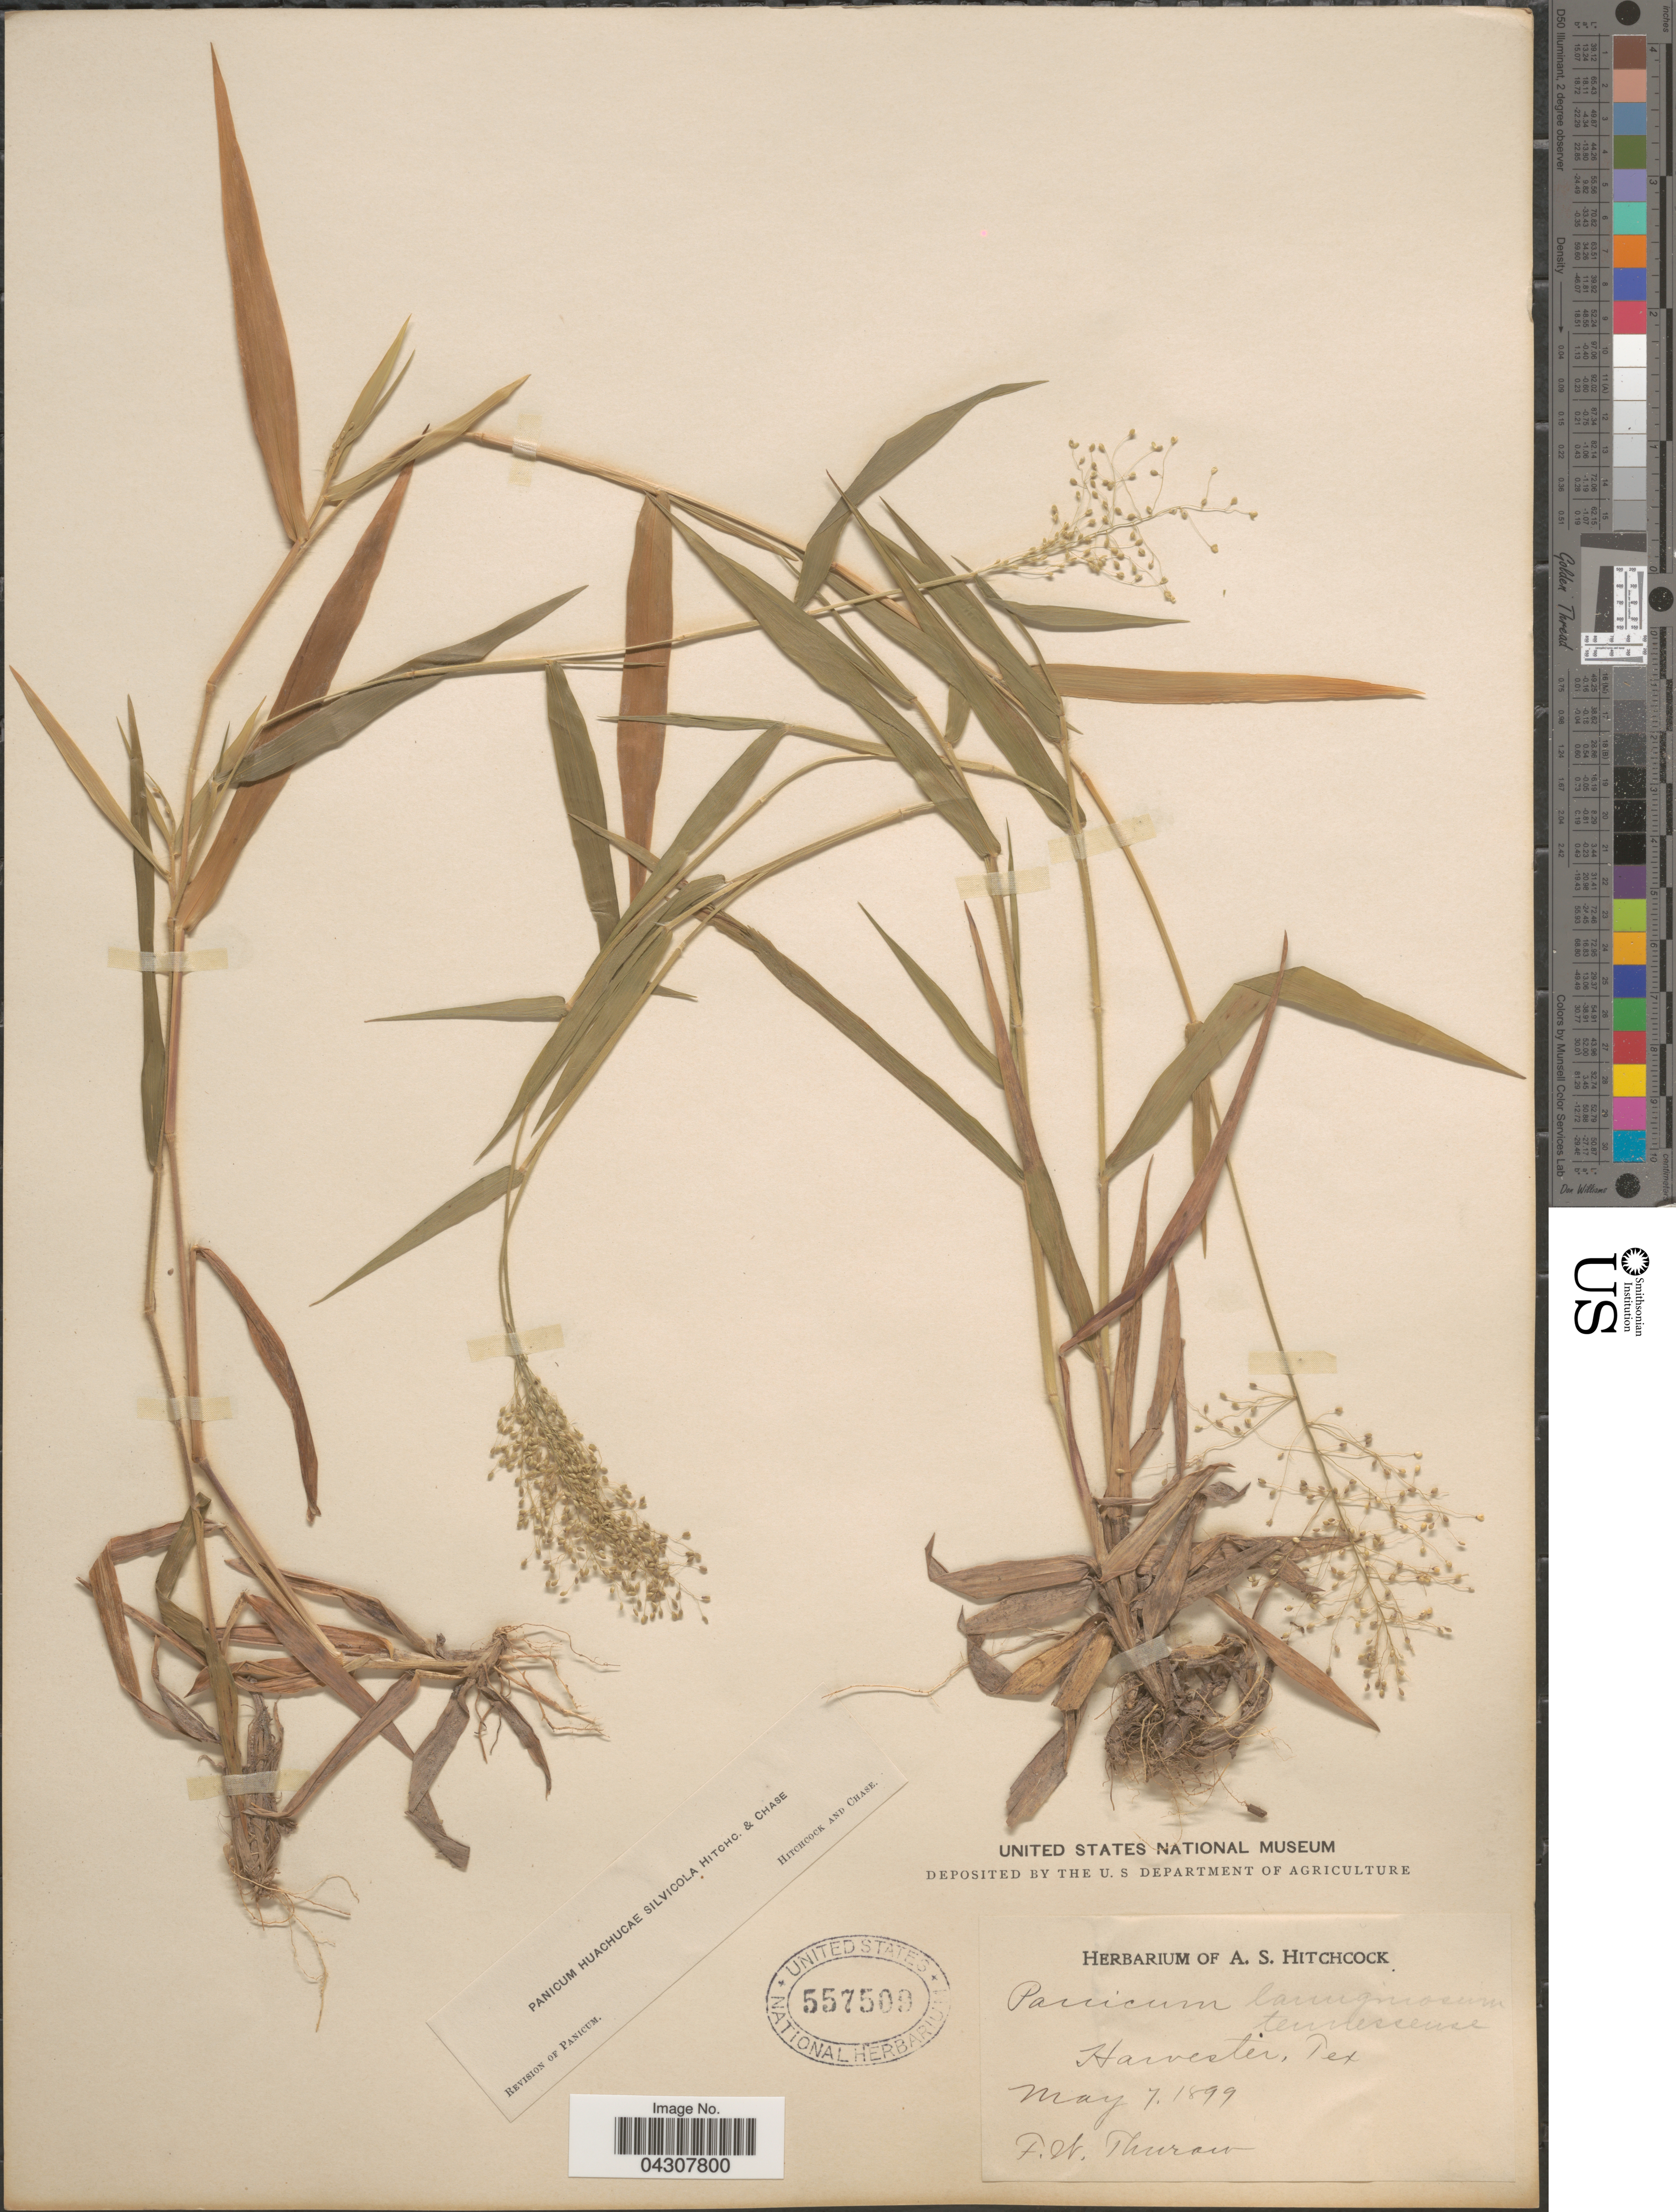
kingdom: Plantae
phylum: Tracheophyta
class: Liliopsida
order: Poales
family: Poaceae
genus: Dichanthelium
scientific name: Dichanthelium acuminatum var. acuminatum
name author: (Sw.) Gould & C.A. Clark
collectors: F. W. Thurow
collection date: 1899-05-07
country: United States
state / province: Texas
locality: Harvester.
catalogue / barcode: US 557509